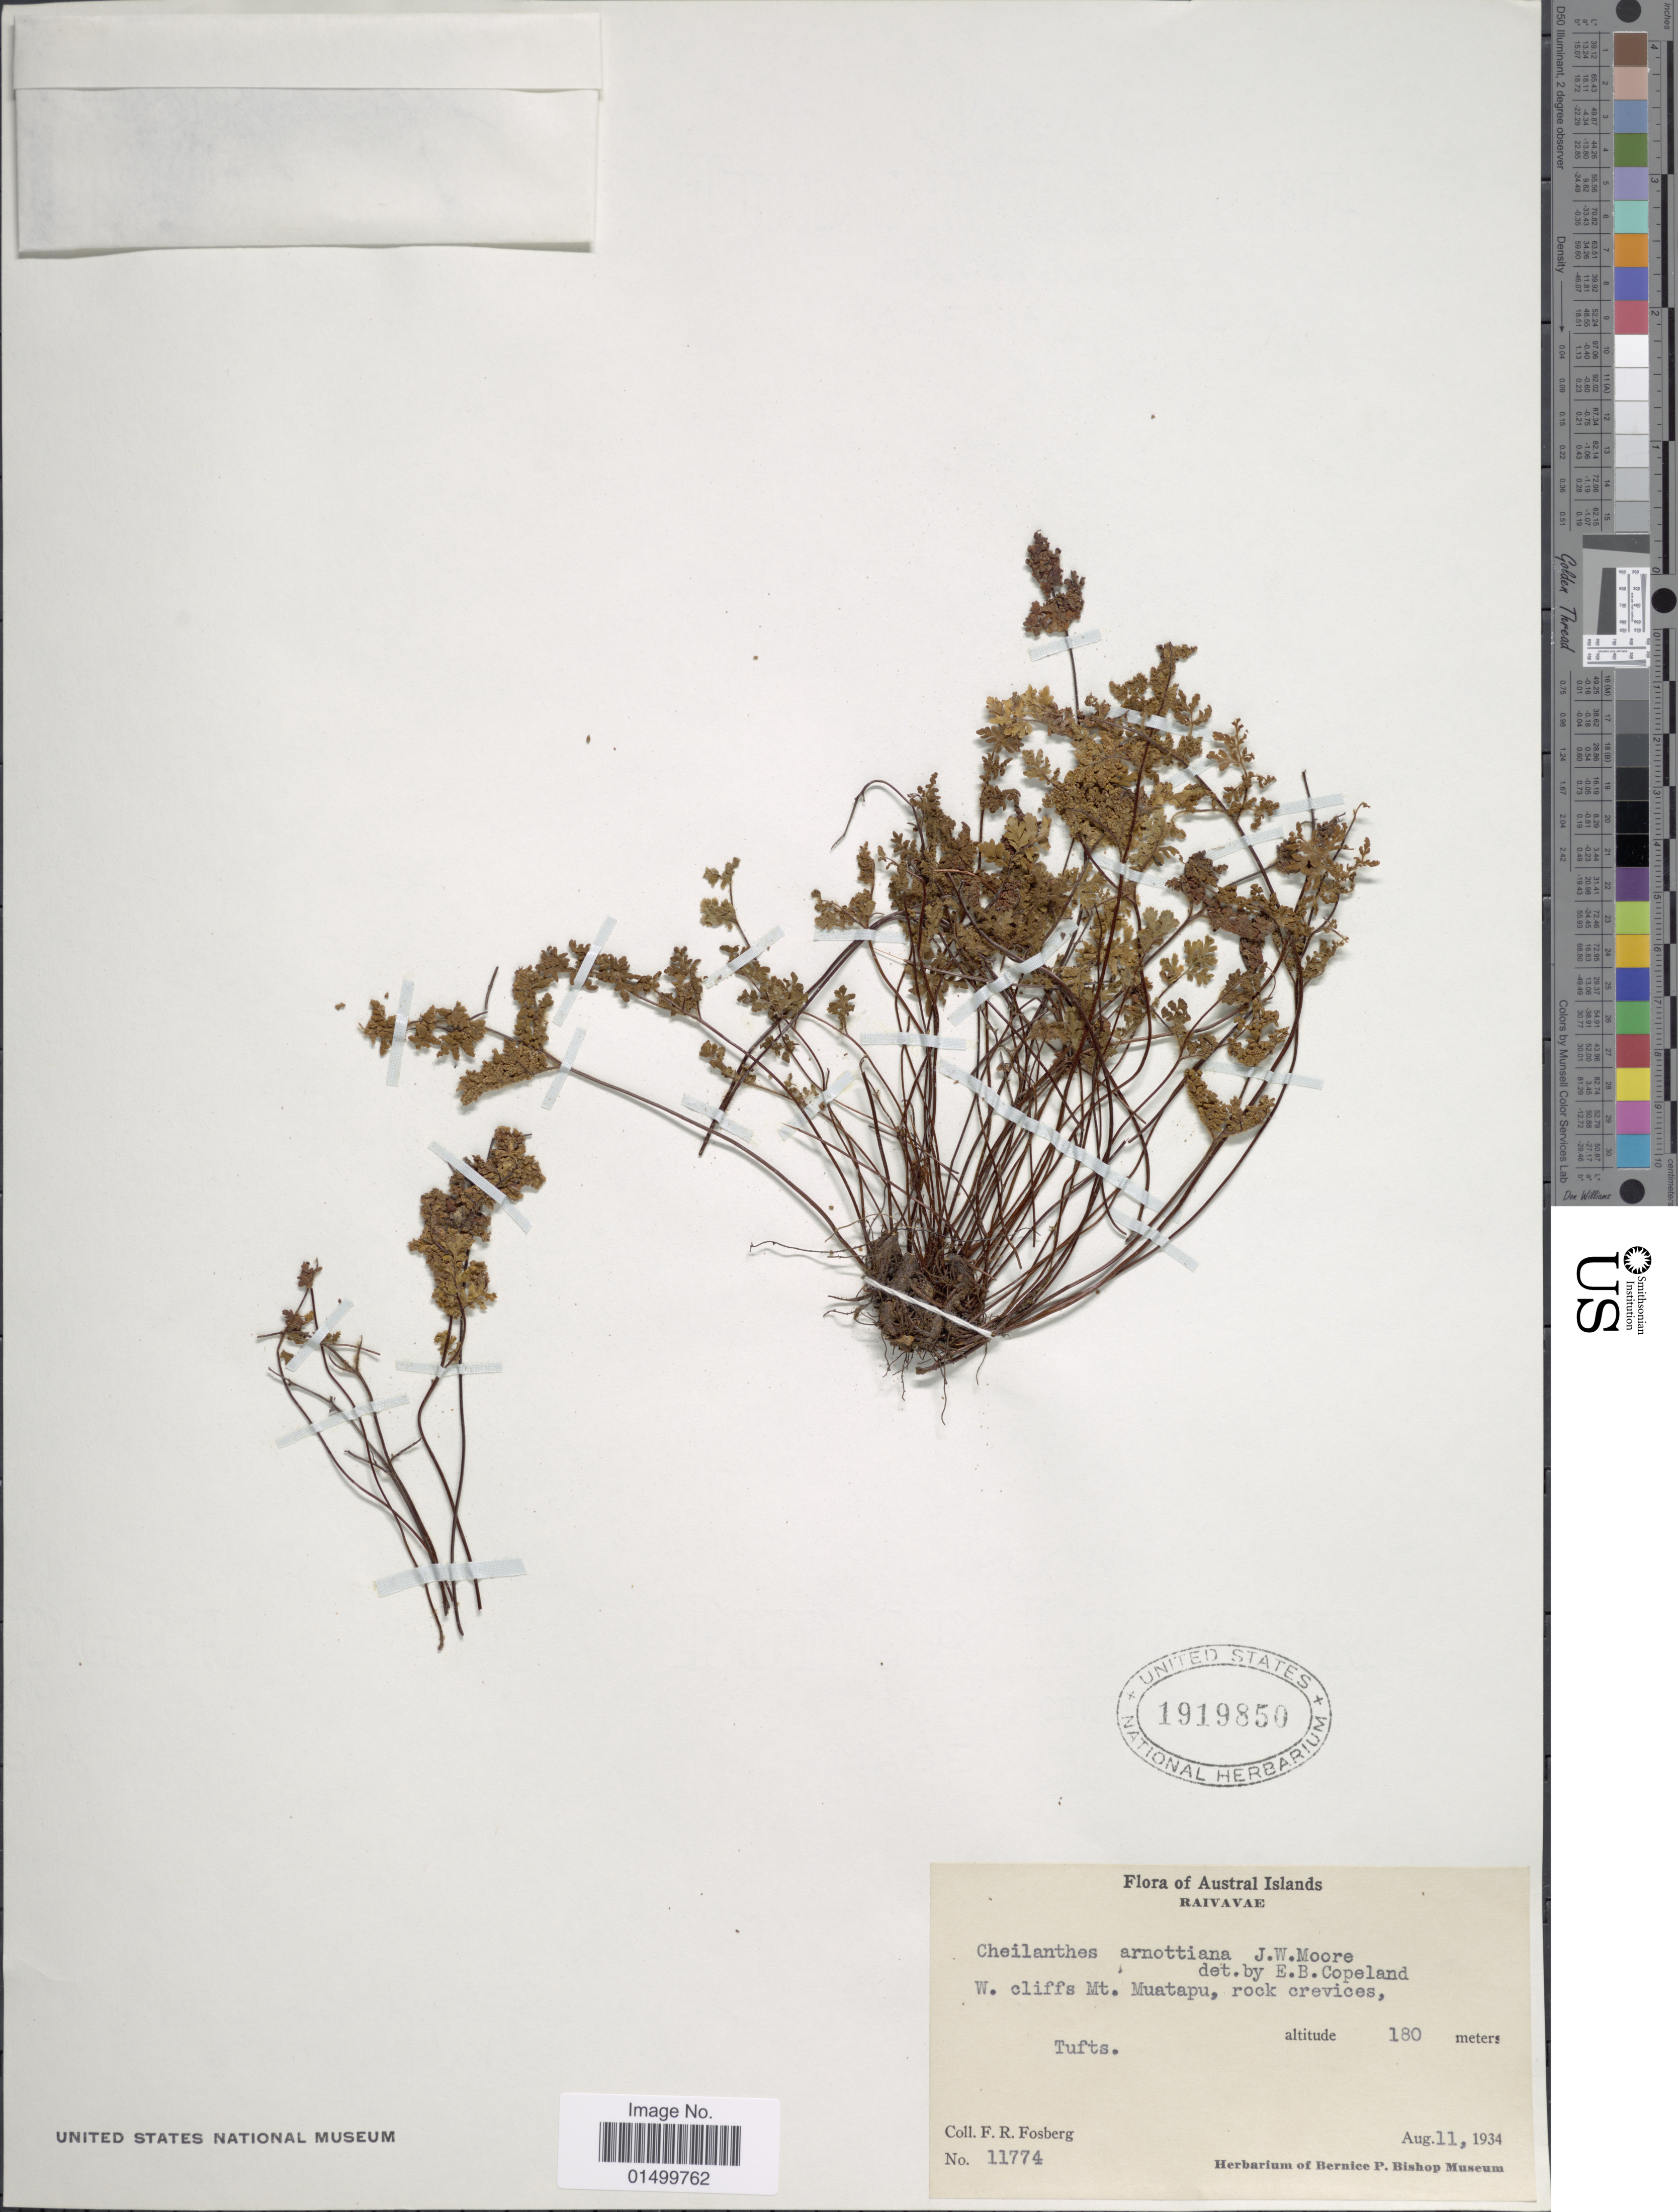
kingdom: Plantae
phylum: Tracheophyta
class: Polypodiopsida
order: Polypodiales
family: Pteridaceae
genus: Cheilanthes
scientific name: Cheilanthes distans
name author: Mett.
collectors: F. R. Fosberg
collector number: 11774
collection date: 1934-08-11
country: French Polynesia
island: Raivavae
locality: Austral Islands, Raivavae, W. cliffs M. Muatapu, rock crevices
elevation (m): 180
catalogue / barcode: US 1919850